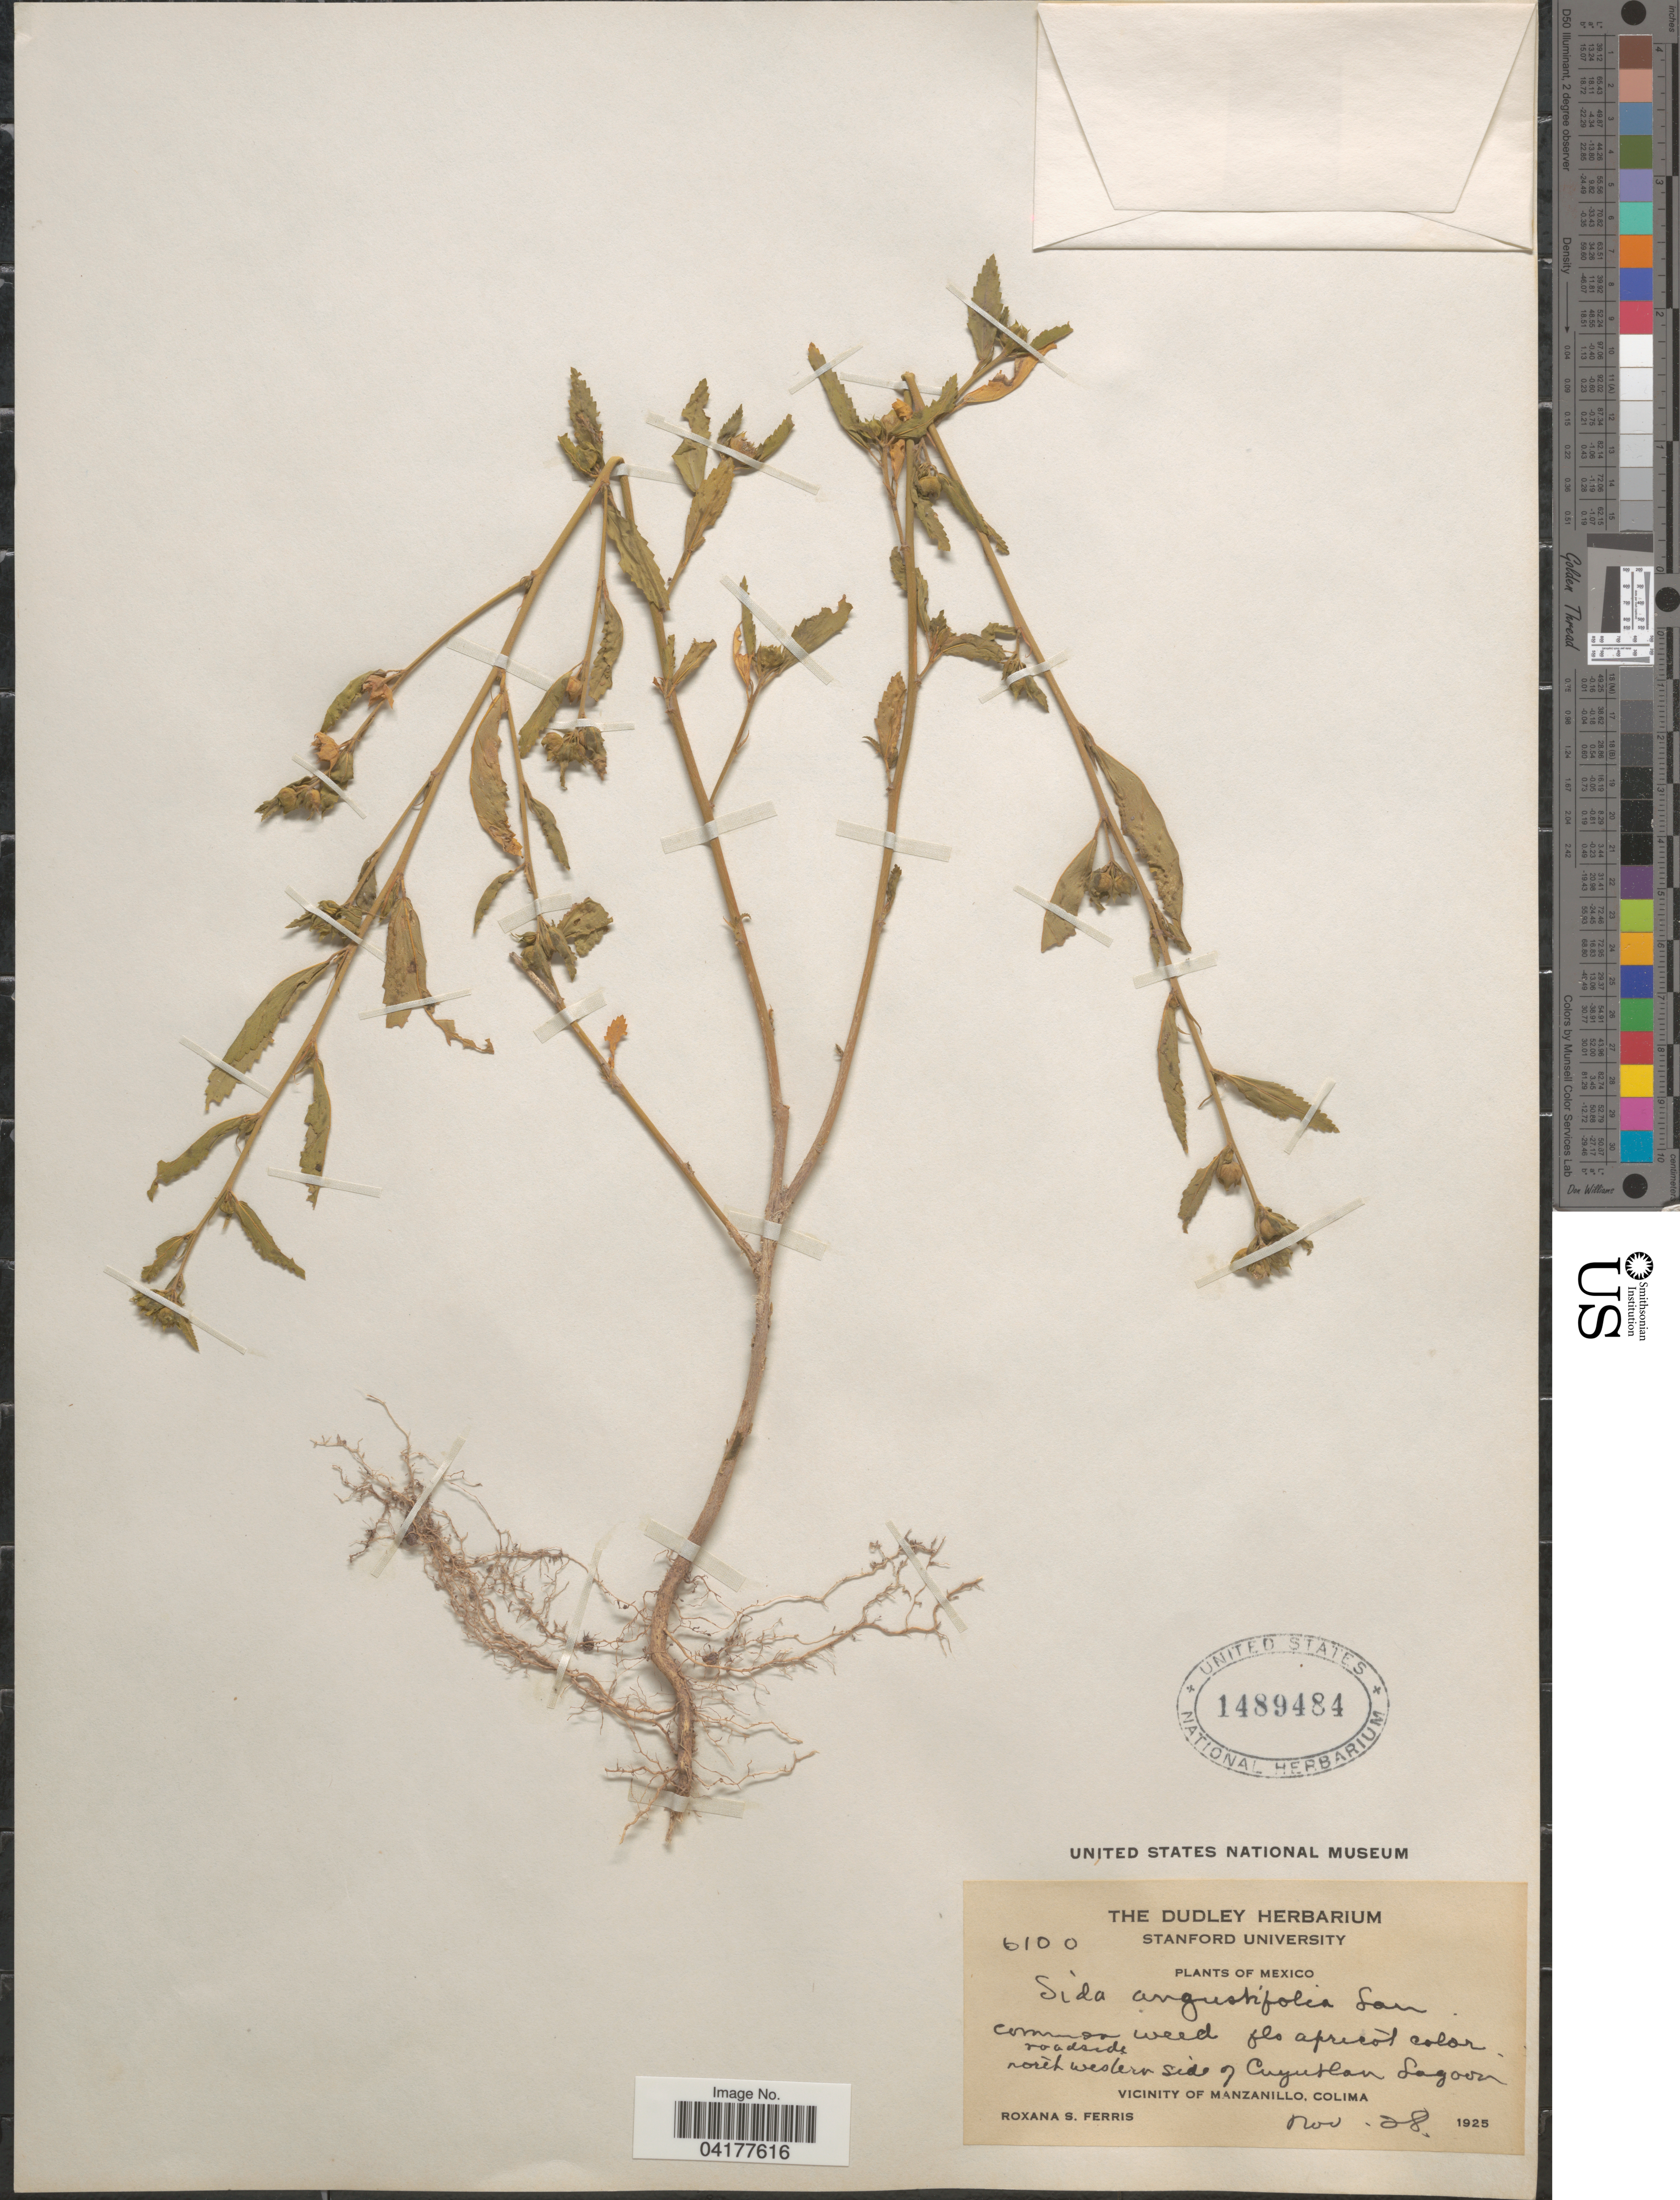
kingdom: Plantae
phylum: Tracheophyta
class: Magnoliopsida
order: Malvales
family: Malvaceae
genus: Sida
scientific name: Sida spinosa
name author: L.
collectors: R. S. Ferris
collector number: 6100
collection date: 1925-11-28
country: Mexico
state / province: Colima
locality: North western side of Cuyutlan Lagoon. Vicinity of Manzanillo.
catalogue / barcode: US 1489484